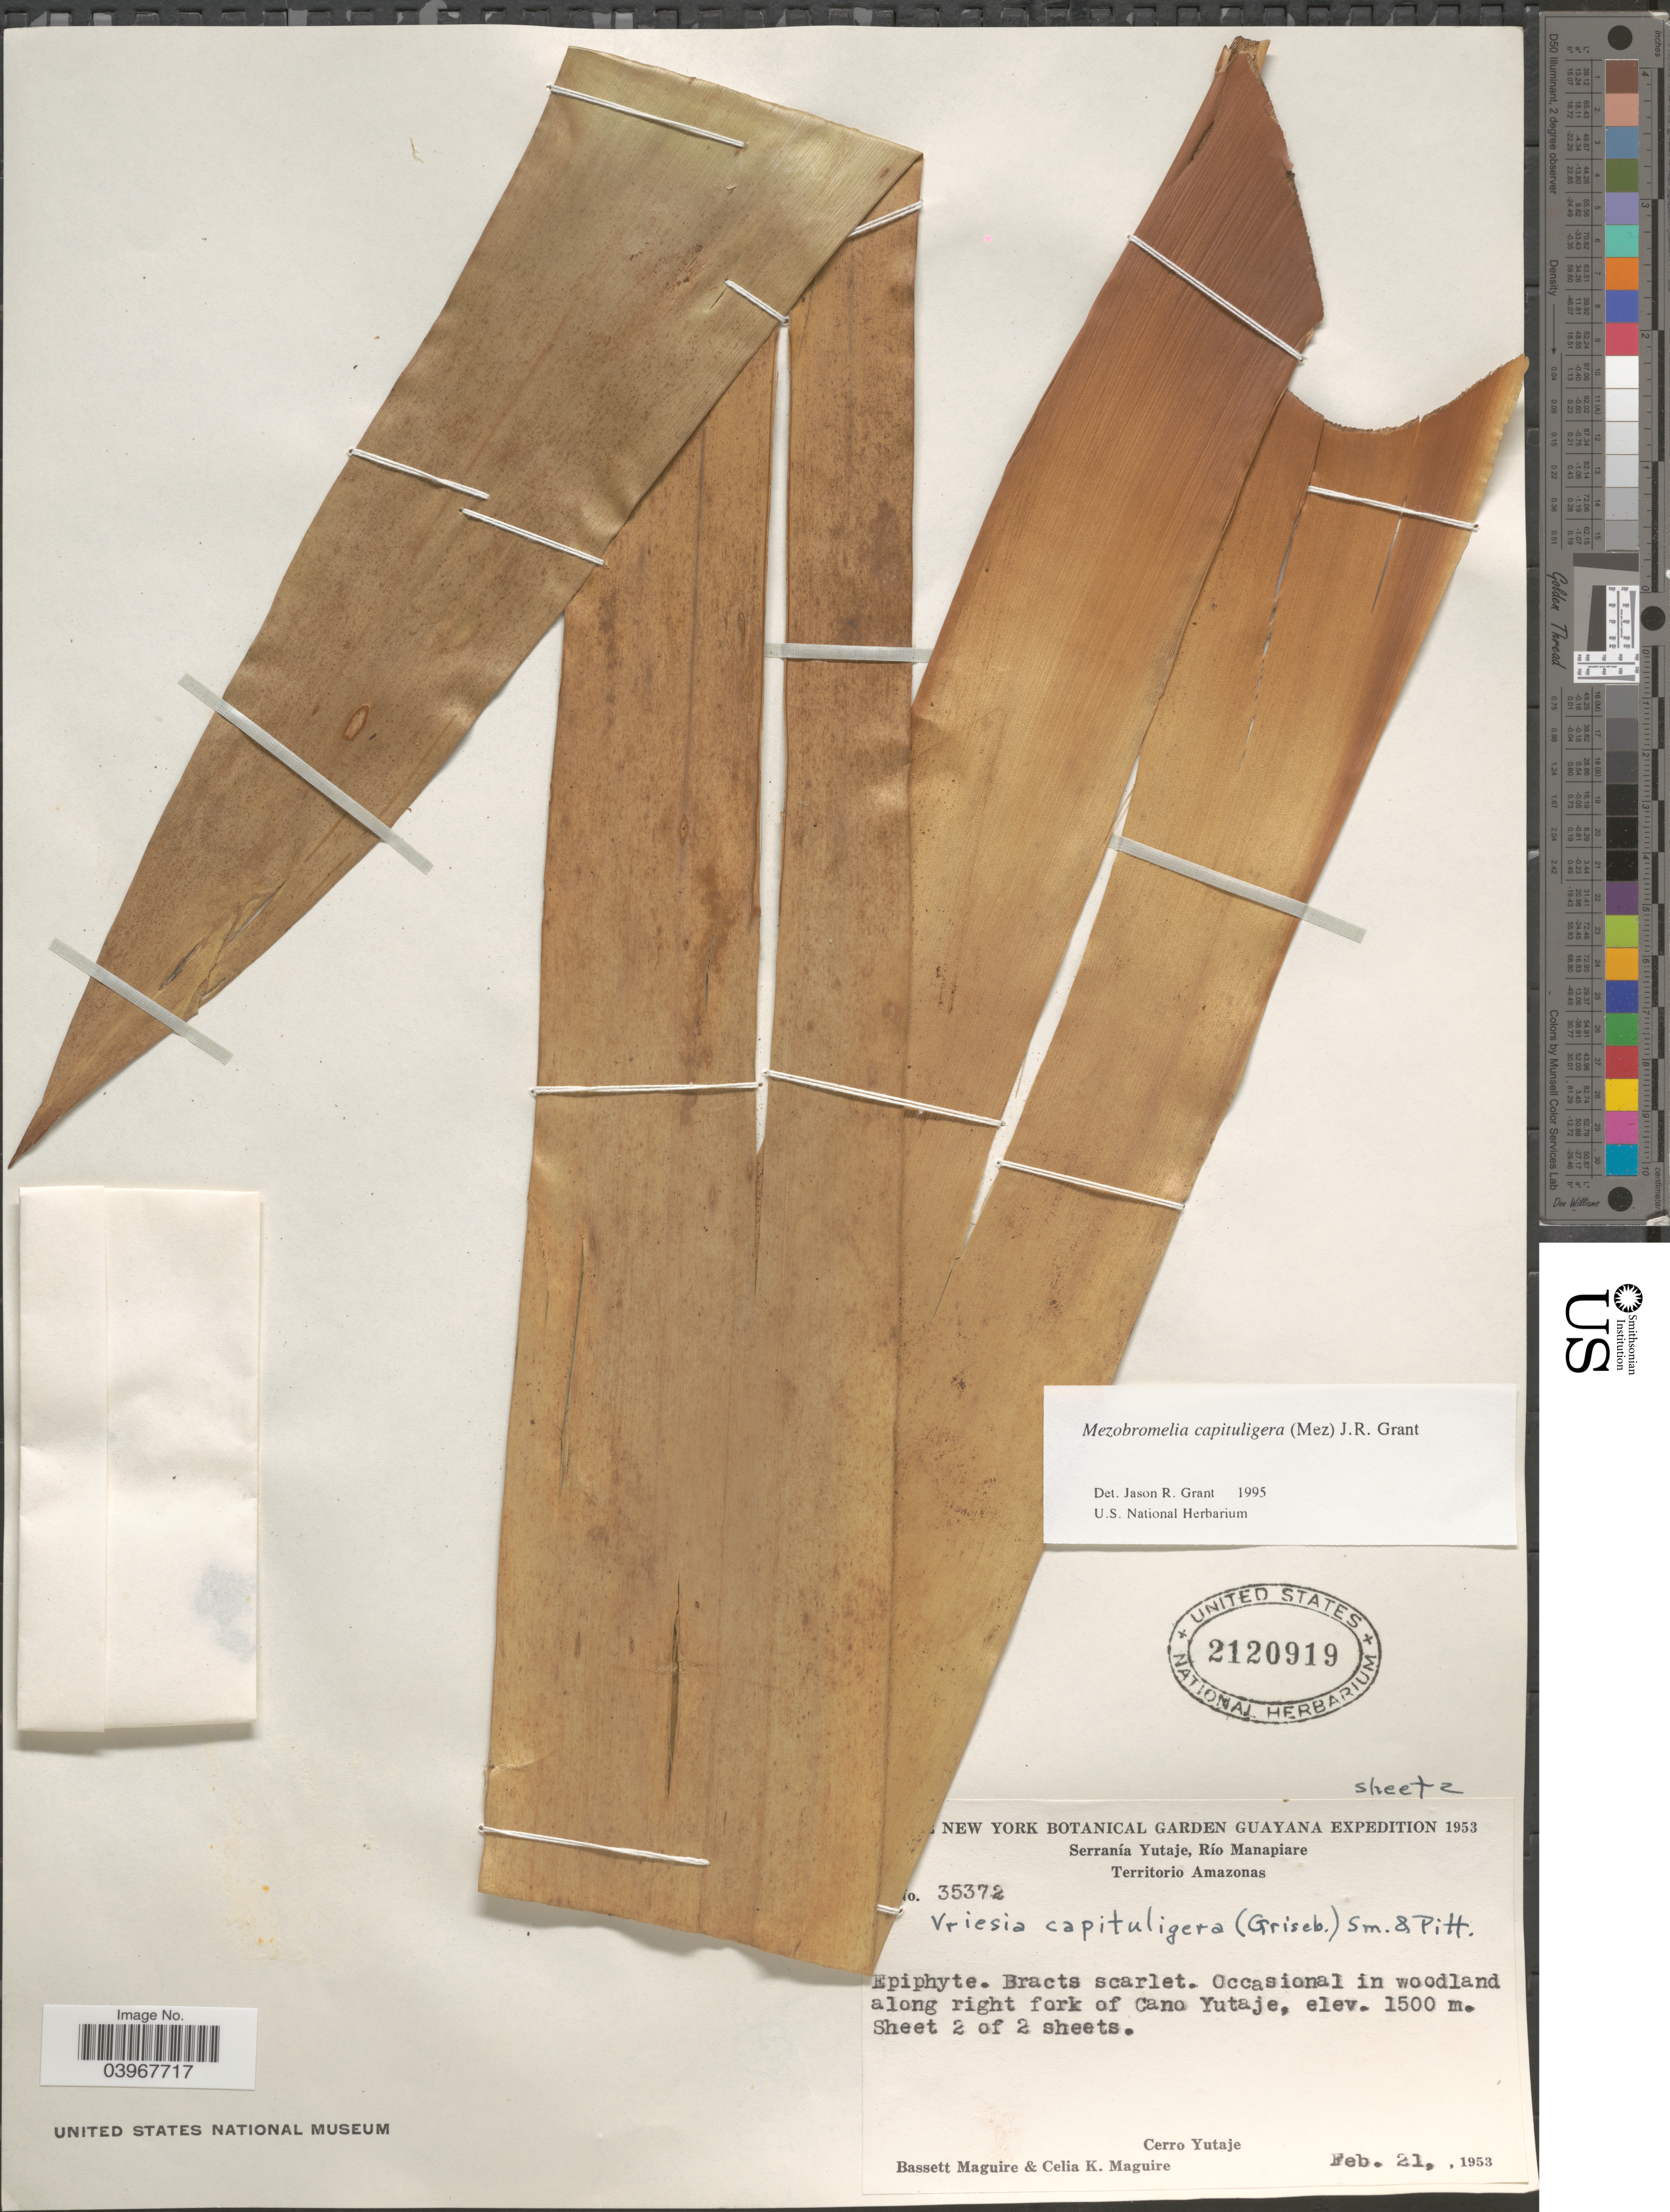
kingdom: Plantae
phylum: Tracheophyta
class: Liliopsida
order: Poales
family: Bromeliaceae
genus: Mezobromelia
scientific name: Mezobromelia capituligera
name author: (Griseb.) J.R. Grant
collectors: B. Maguire & C. K. Maguire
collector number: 35372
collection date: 1953-02-21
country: Venezuela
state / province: Amazonas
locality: Serranía Yutaje, Río Manapiare. Territorio Amazonas. Occasional in woodland along right fork of Cano Yutaje. Cerro Yutaje.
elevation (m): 1500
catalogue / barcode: US 2120919